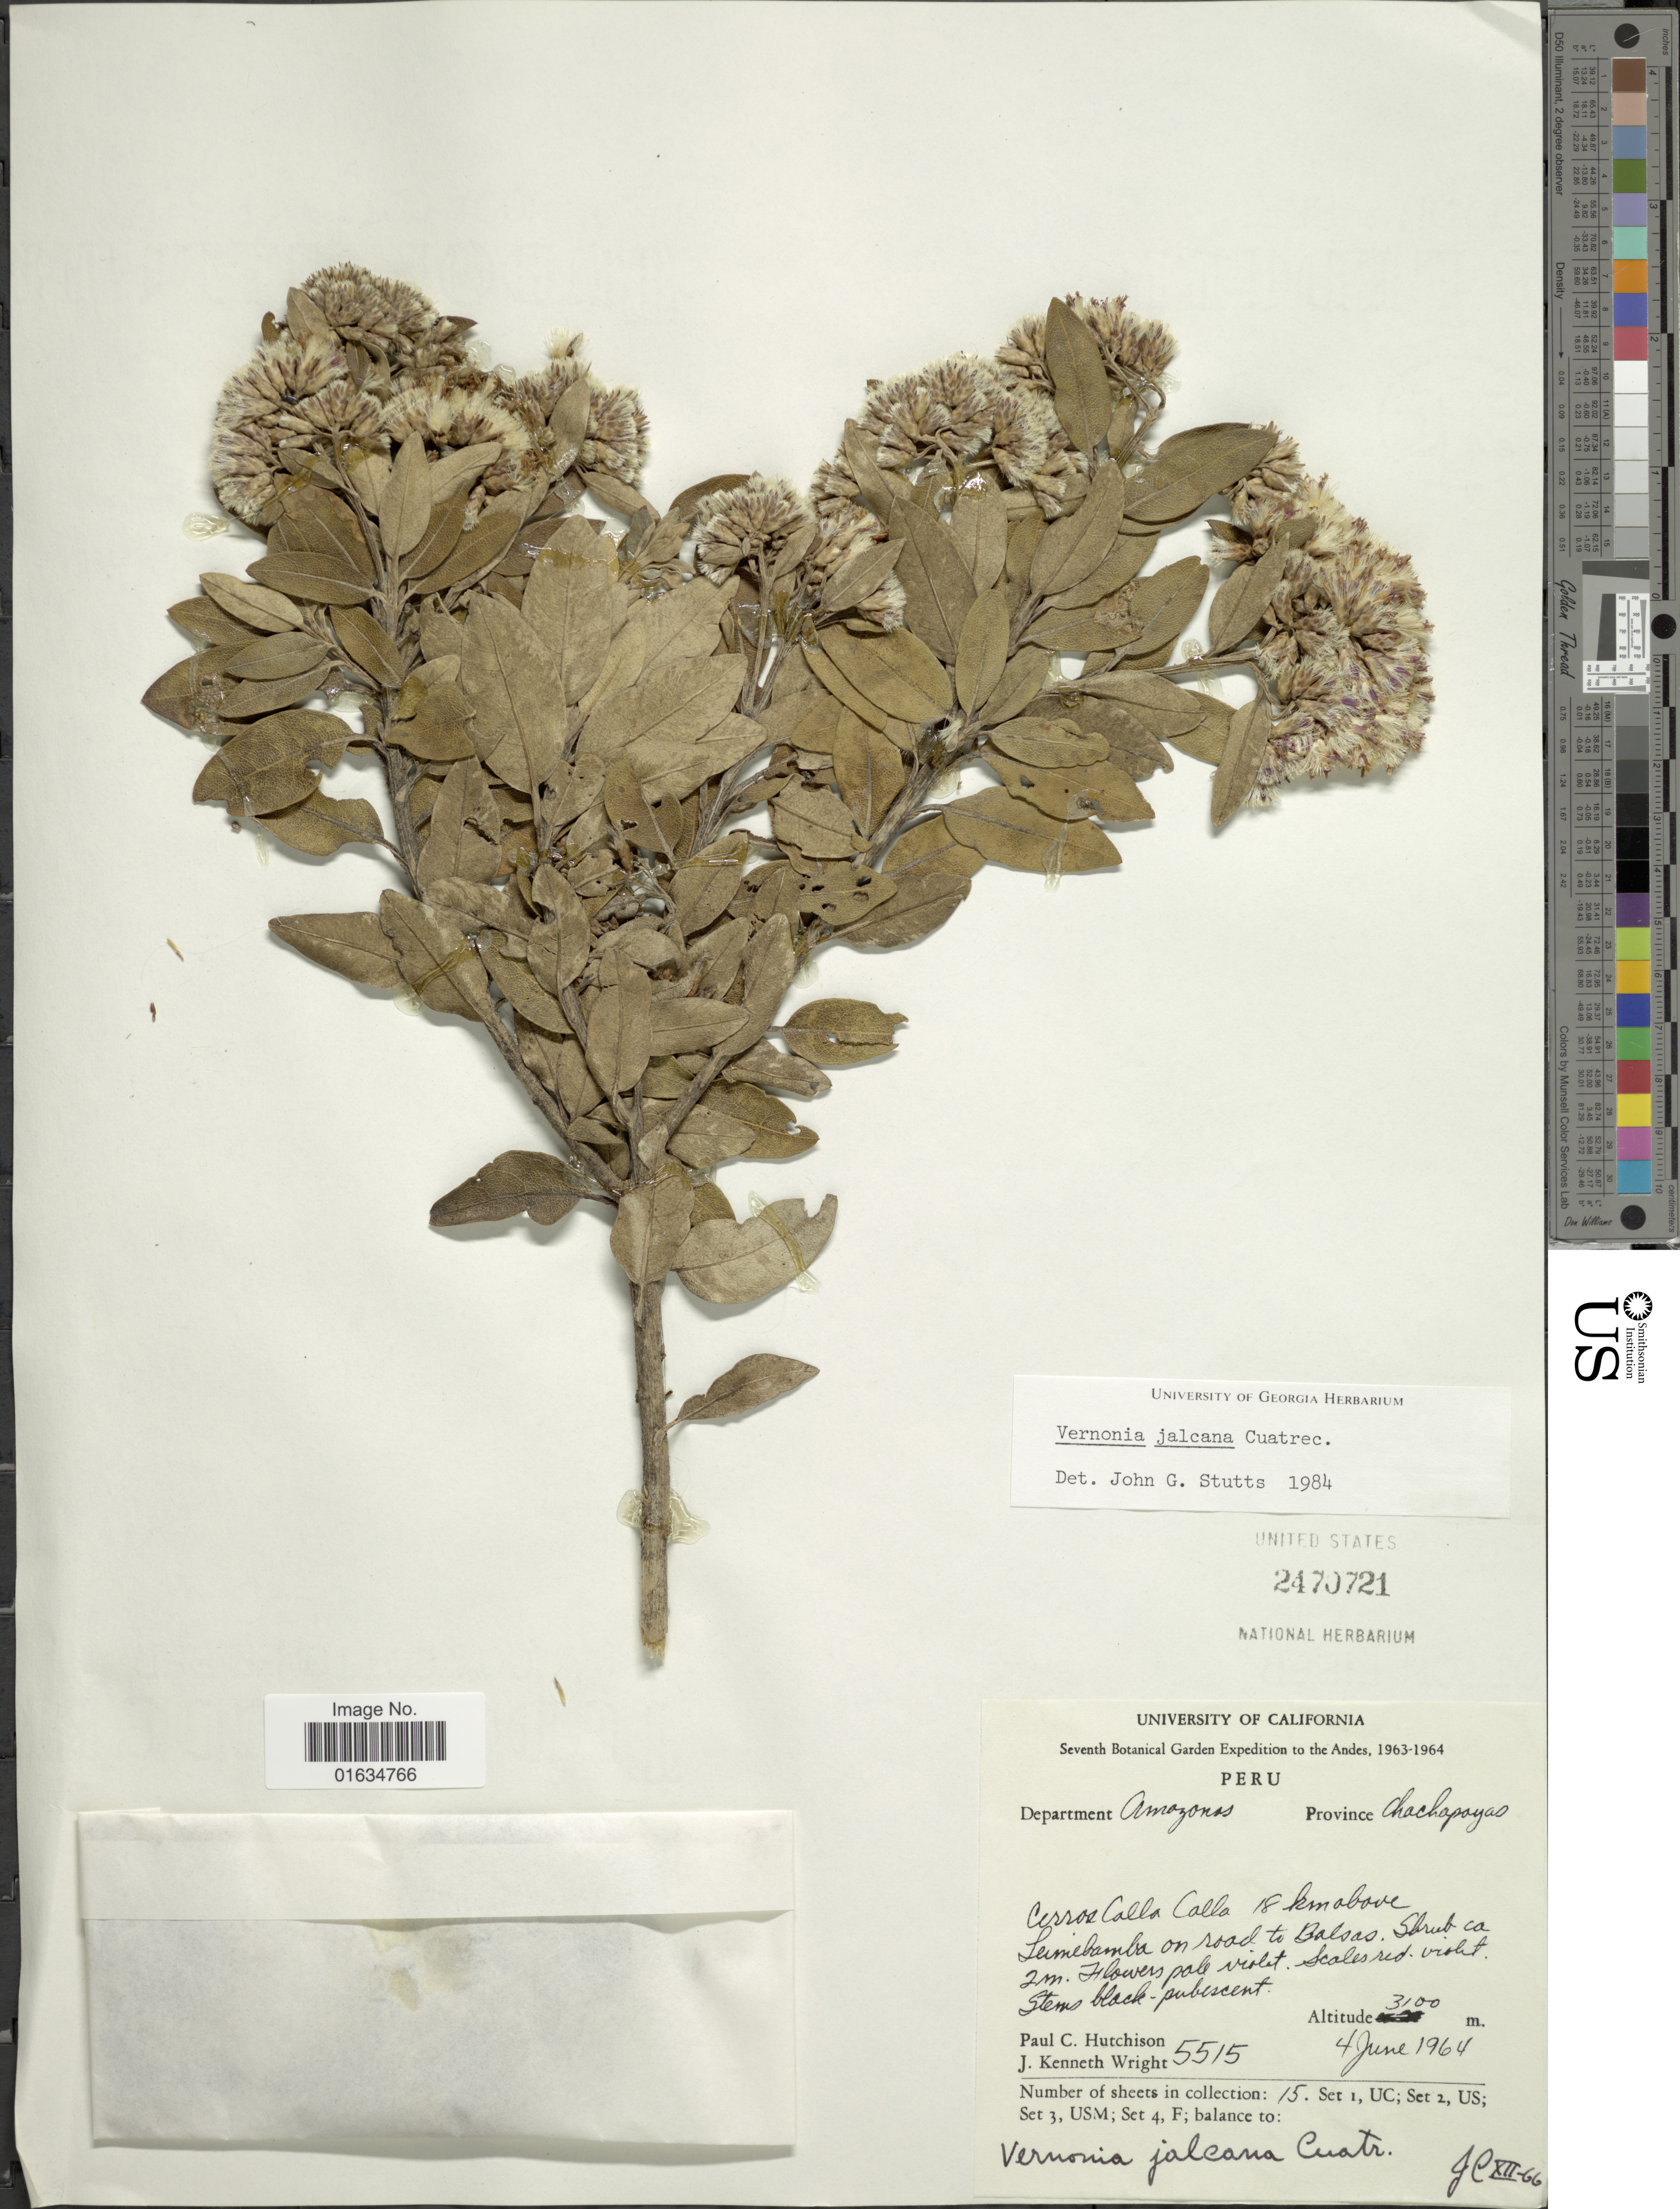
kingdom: Plantae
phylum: Tracheophyta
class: Magnoliopsida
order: Asterales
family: Asteraceae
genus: Critoniopsis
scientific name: Critoniopsis jalcana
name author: (Cuatrec.) H. Rob.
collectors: P. C. Hutchison & J. K. Wright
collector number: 5515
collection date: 1964-06-04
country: Peru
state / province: Amazonas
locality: Province Chachapoyas, Cerro Calla Calla 18 km above Leimebamba on road to balsas, shrub ca 2 m.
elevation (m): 3100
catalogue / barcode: US 2470721